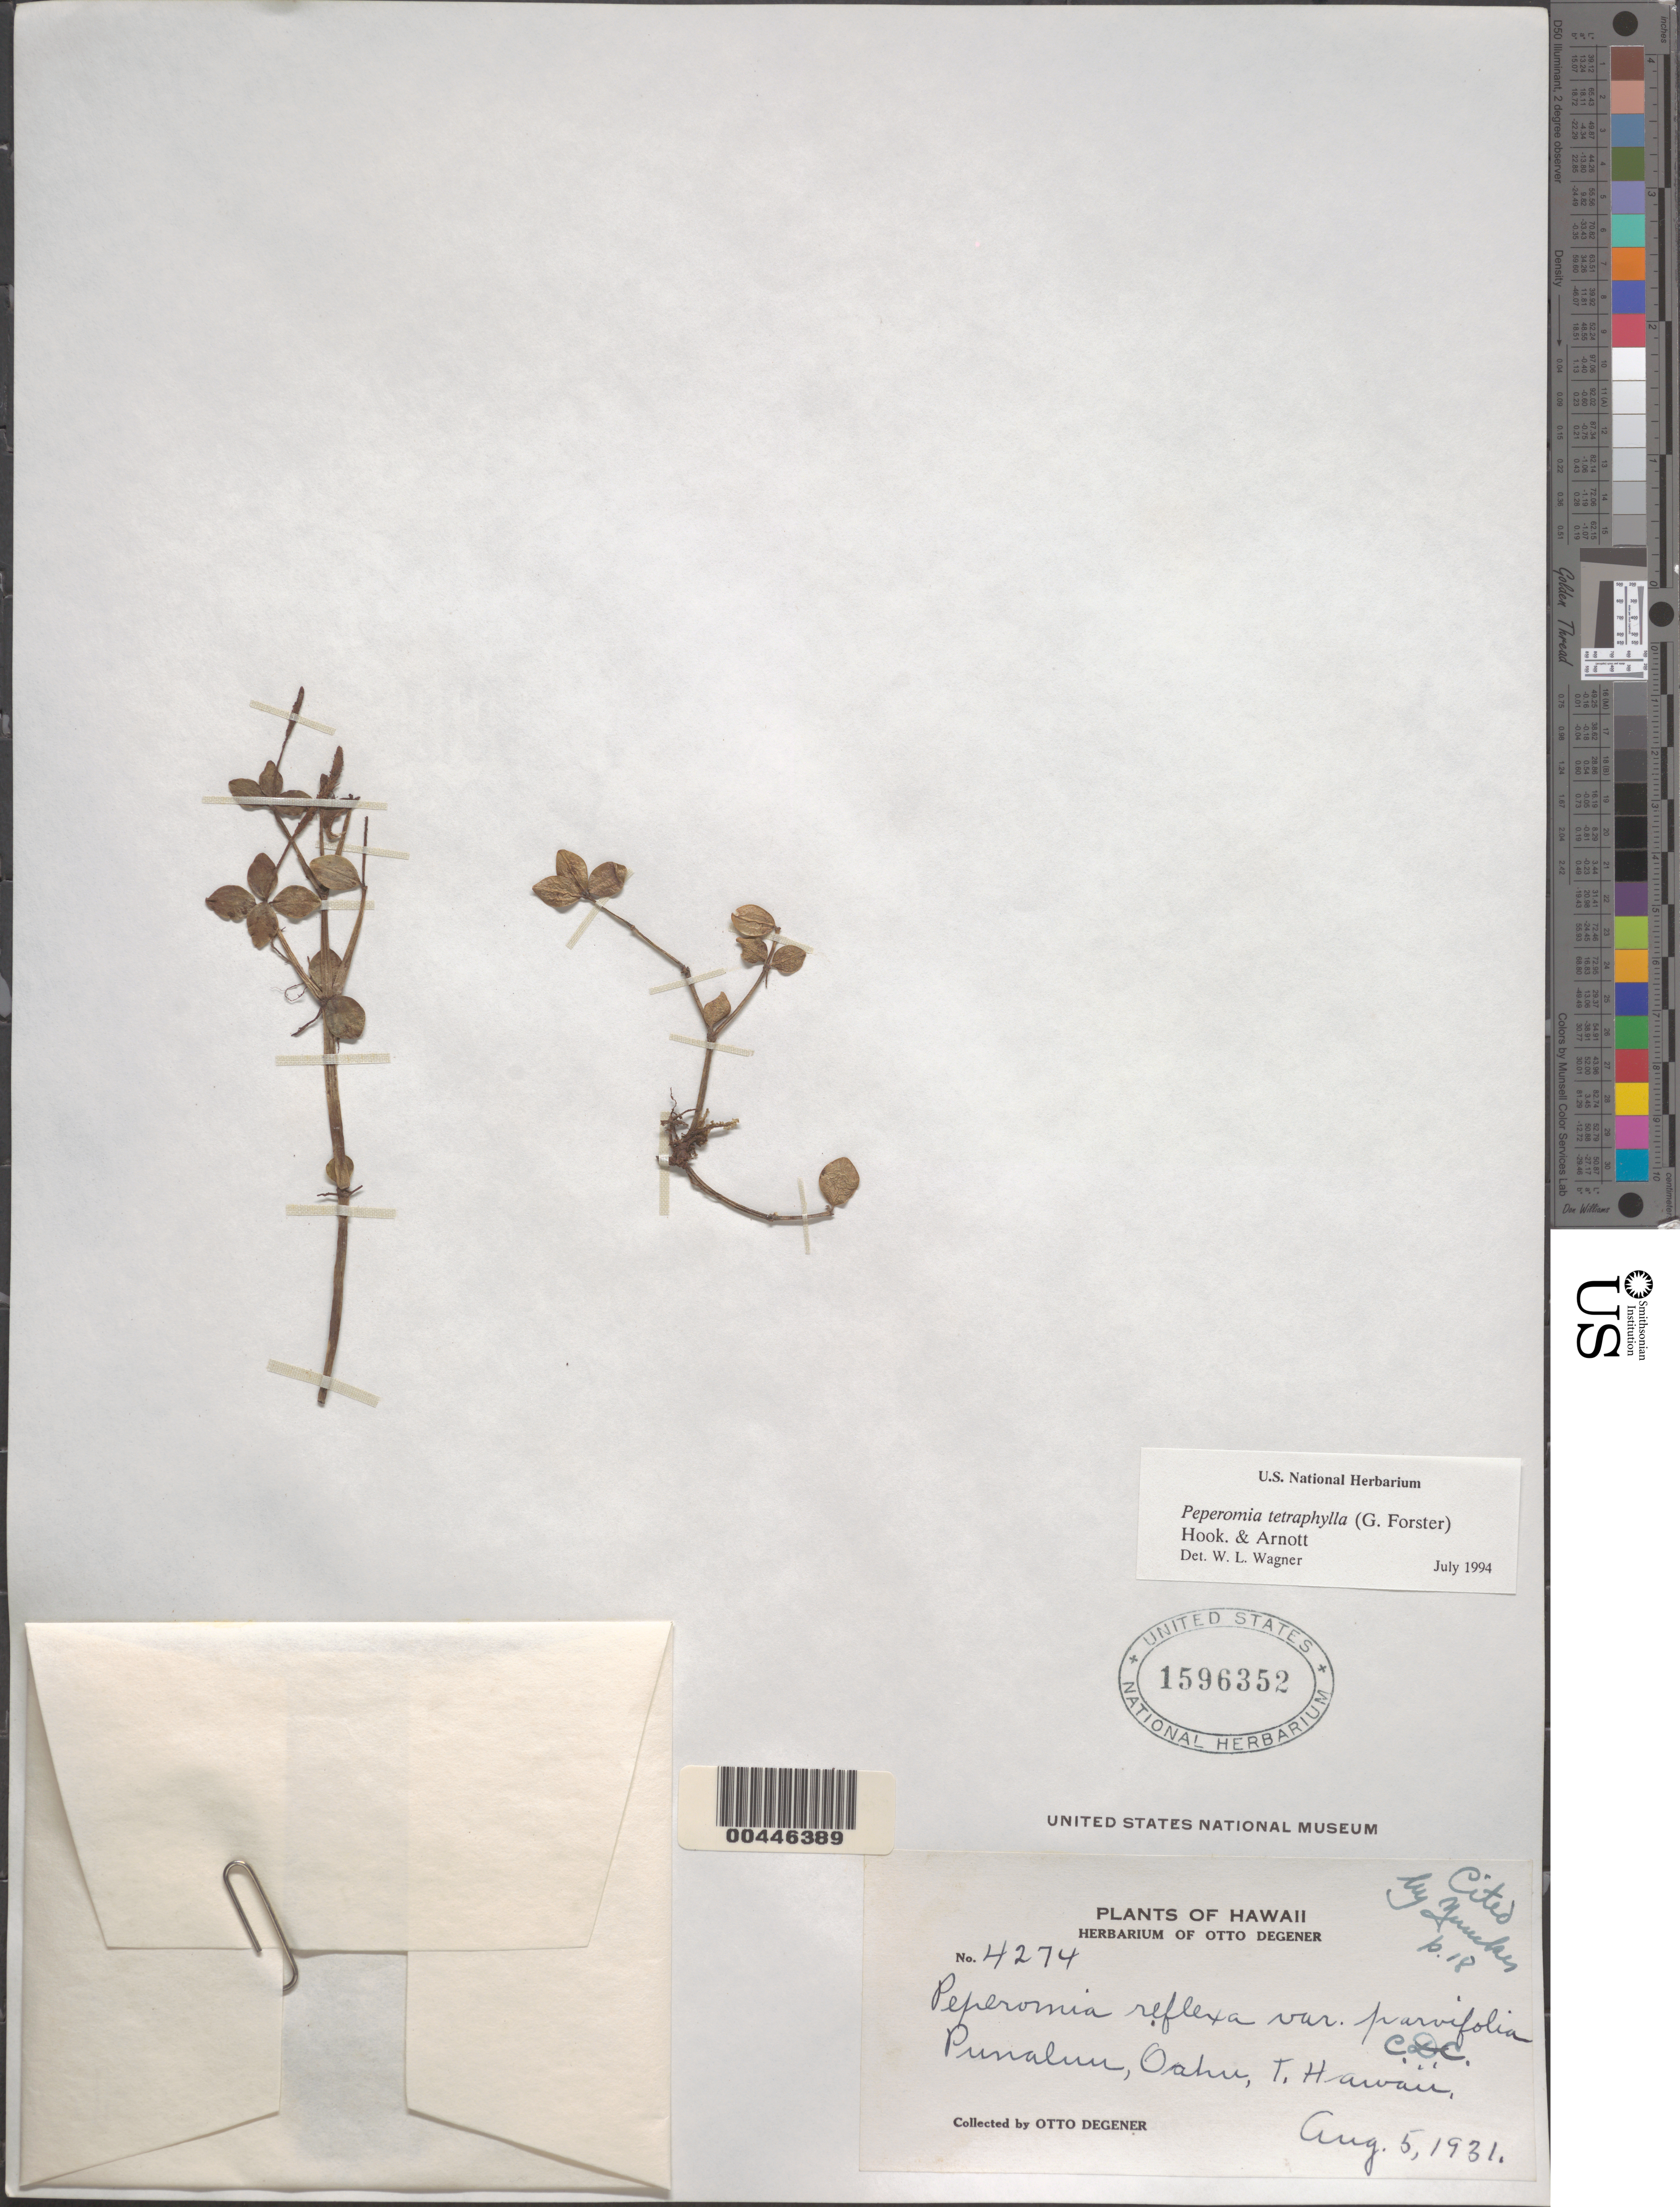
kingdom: Plantae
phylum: Tracheophyta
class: Magnoliopsida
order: Piperales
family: Piperaceae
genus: Peperomia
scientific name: Peperomia trichopus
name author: Trel. in J.F. Macbr.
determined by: Wagner, W. L., (BOT), Smithsonian Institution - National Museum of Natural History (UNITED STATES)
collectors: O. Degener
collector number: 4274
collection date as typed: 5 Aug 1931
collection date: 1931-08-05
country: United States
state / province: Hawaii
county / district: Hawaii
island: Hawaii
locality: Punaluu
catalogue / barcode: US 1596352